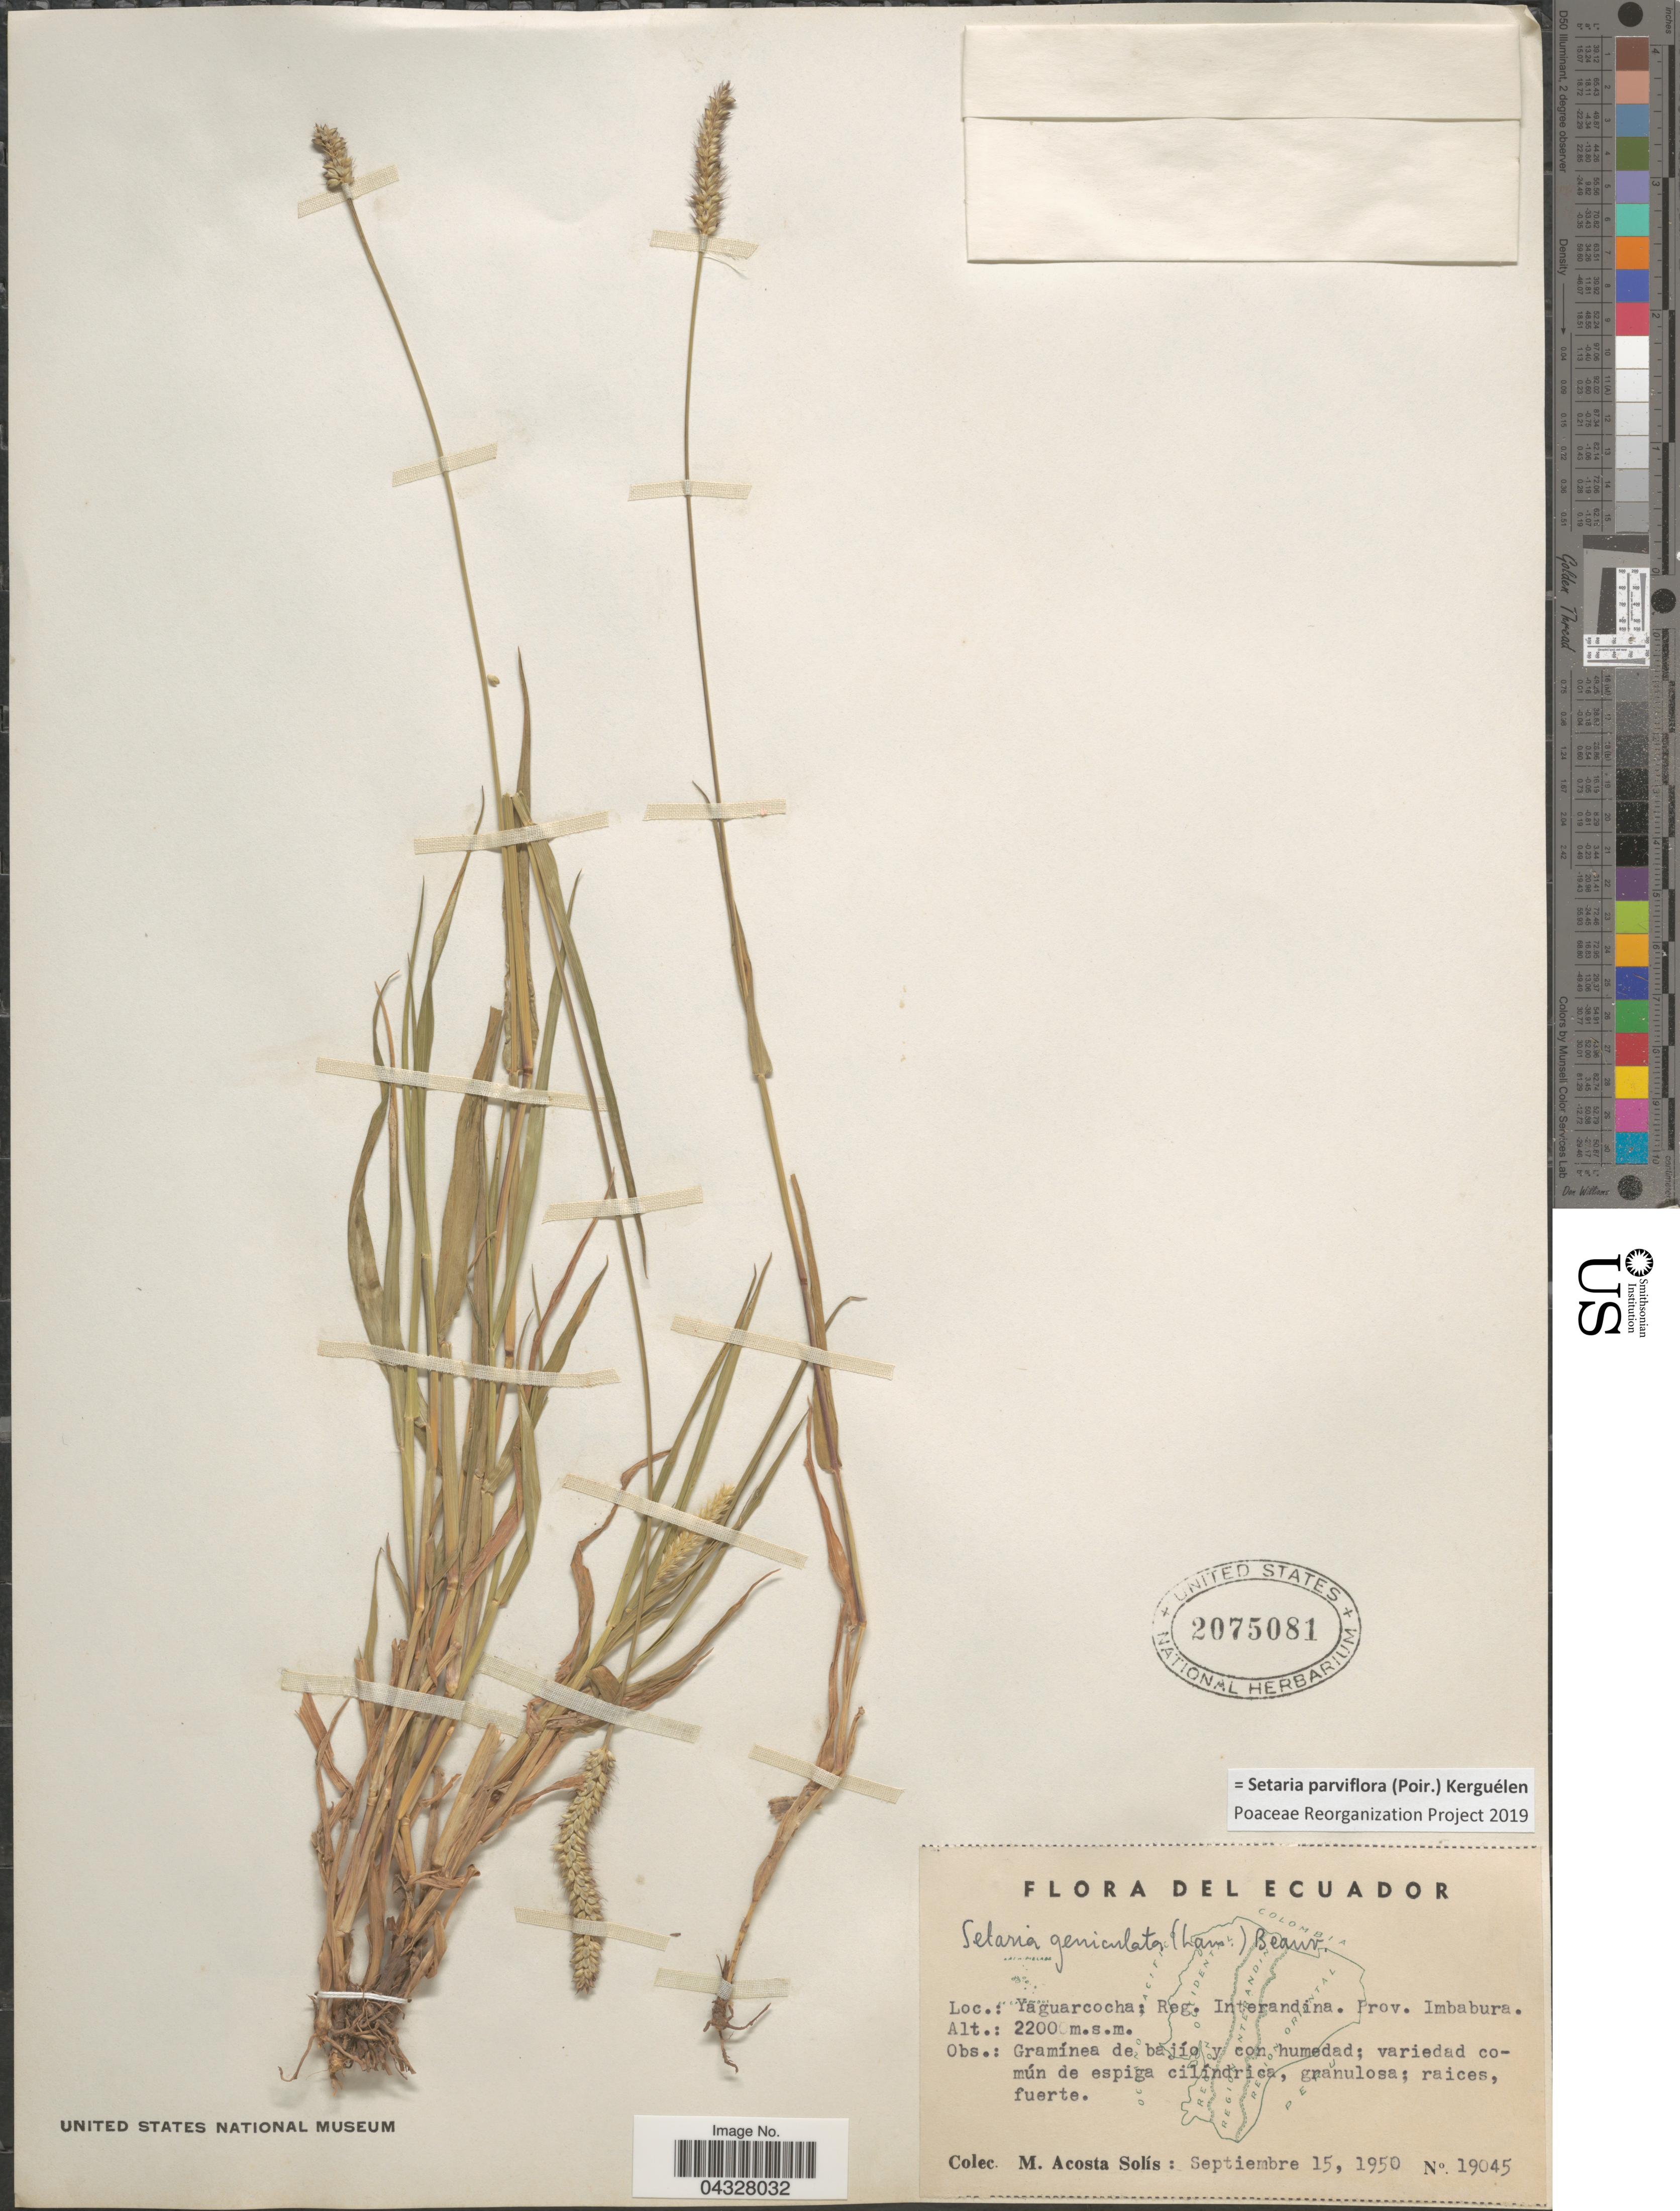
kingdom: Plantae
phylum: Tracheophyta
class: Liliopsida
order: Poales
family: Poaceae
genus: Setaria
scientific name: Setaria parviflora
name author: (Poir.) Kerguélen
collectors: M. Acosta Solis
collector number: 19045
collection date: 1950-09-15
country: Ecuador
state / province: Imbabura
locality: Yaguarcocha; Reg. Interandina.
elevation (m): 2200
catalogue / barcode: US 2075081